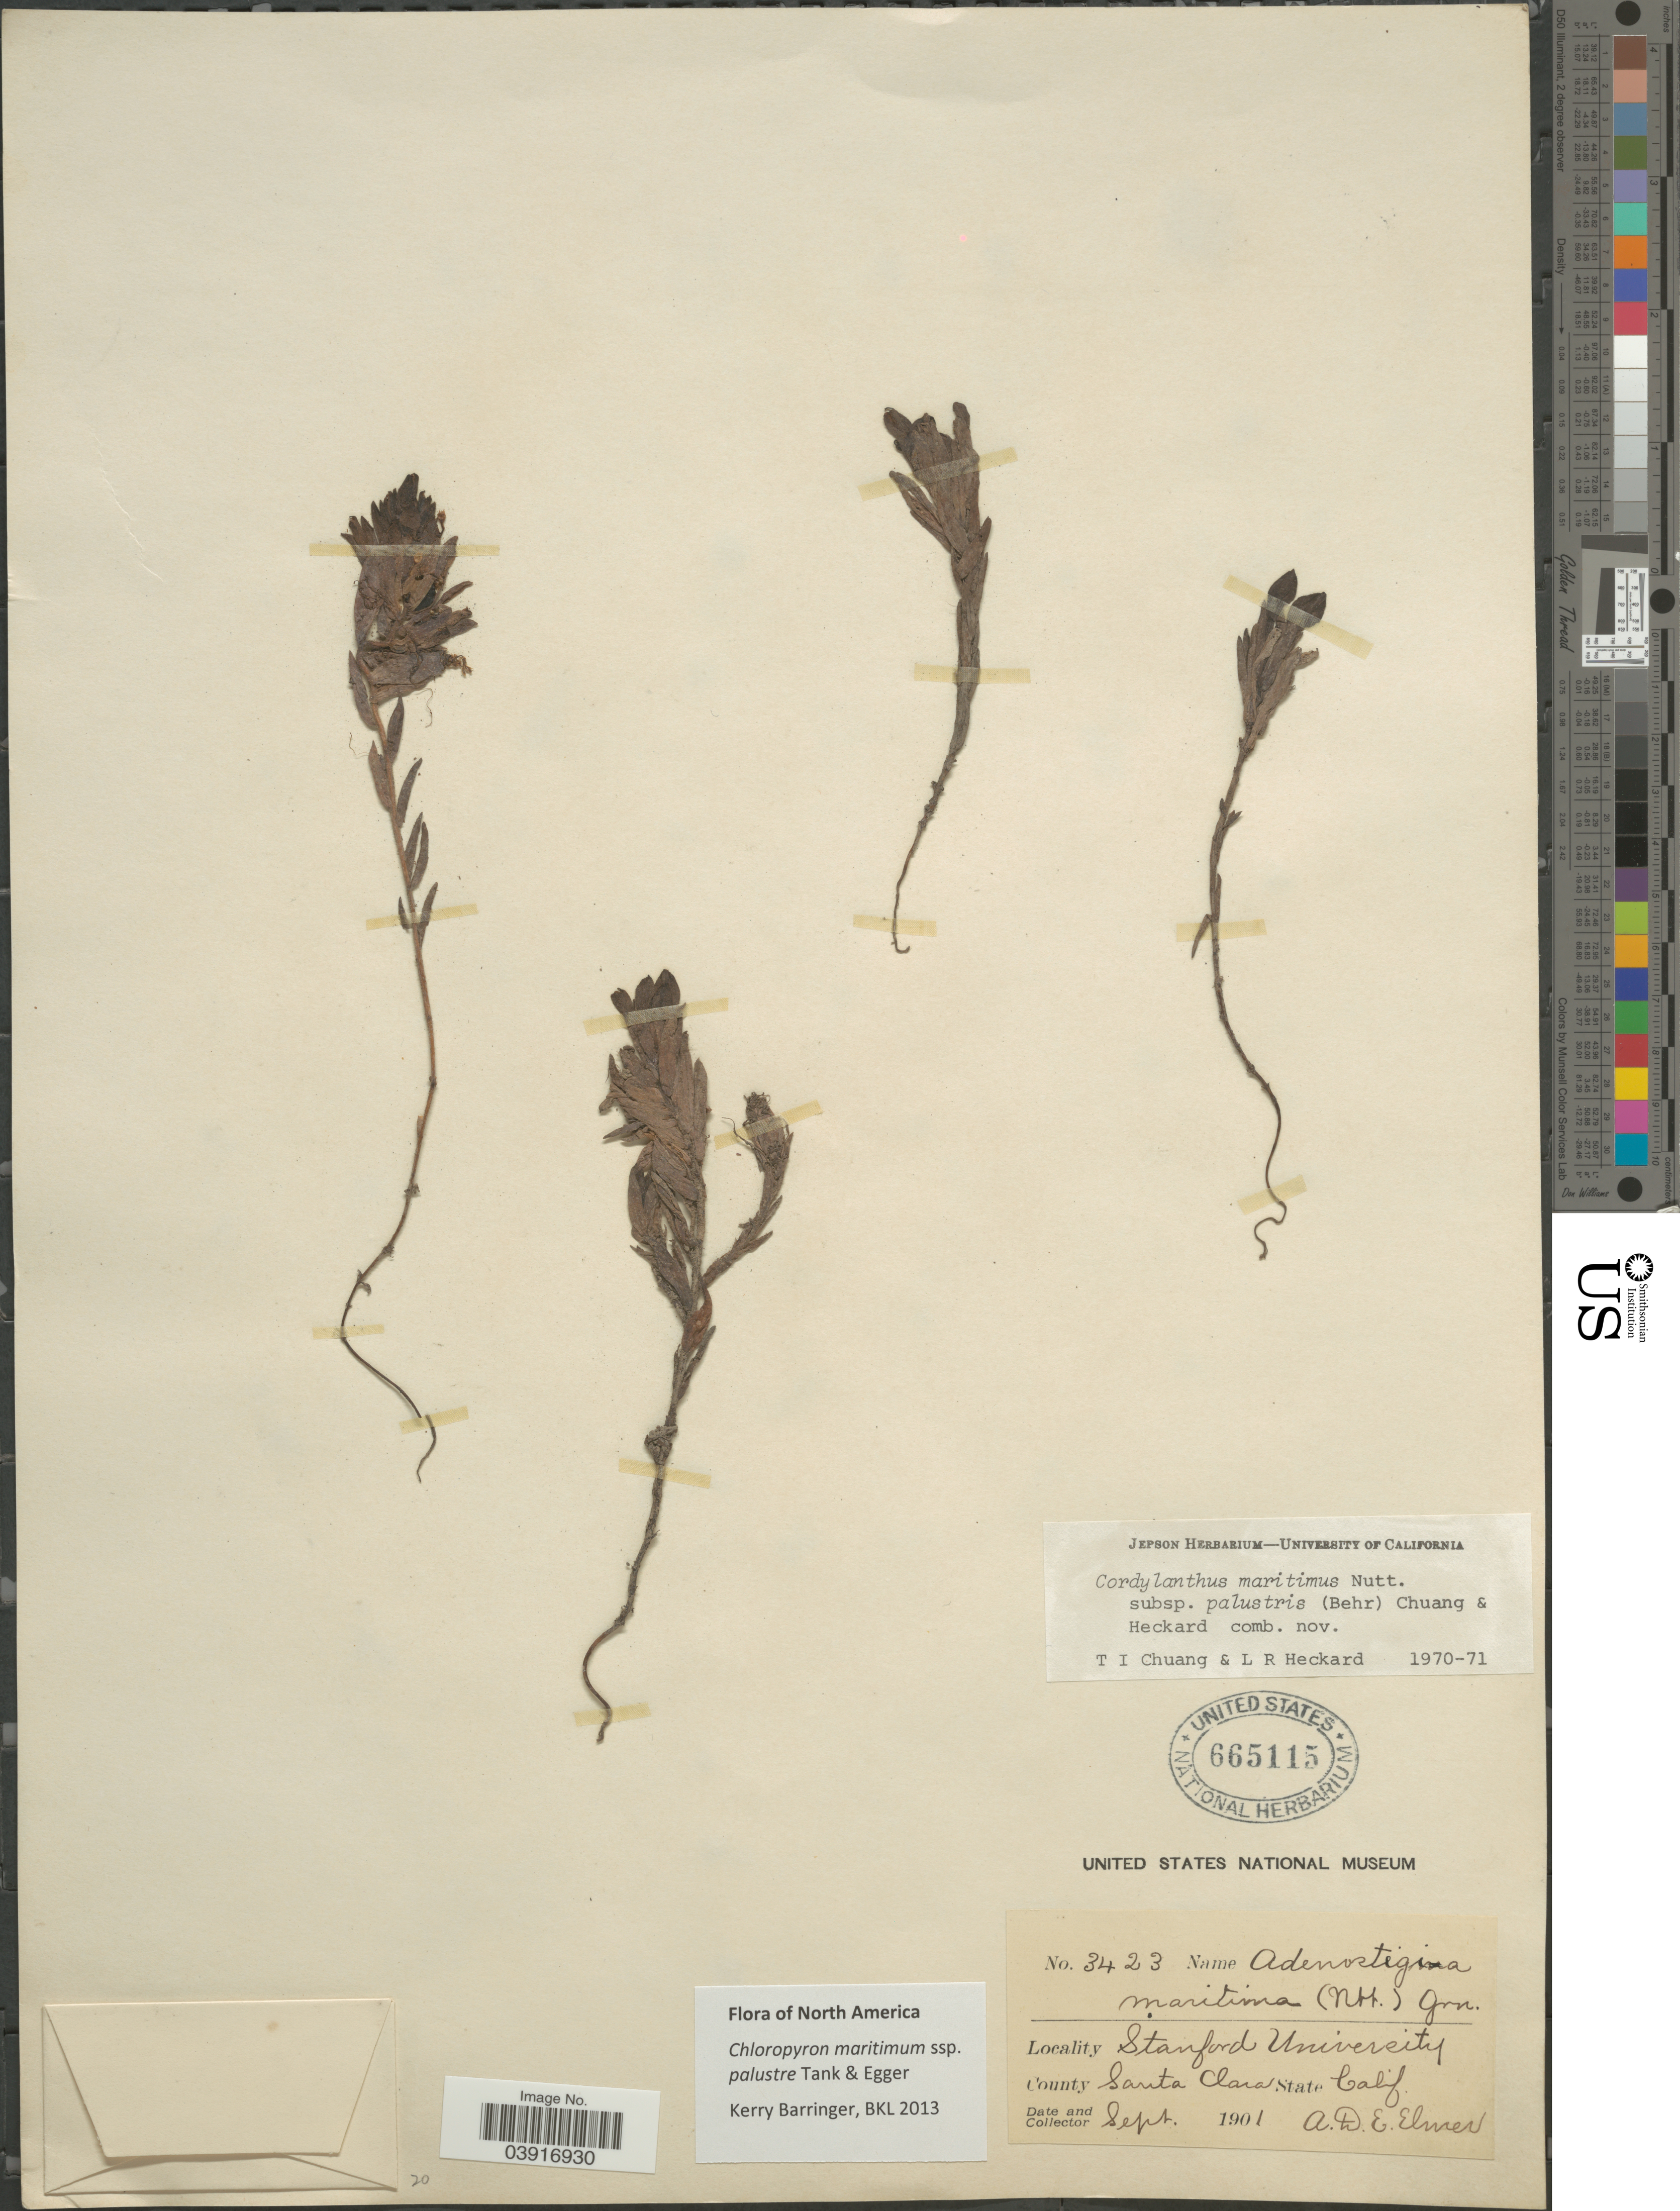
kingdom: Plantae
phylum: Tracheophyta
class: Magnoliopsida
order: Lamiales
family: Orobanchaceae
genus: Chloropyron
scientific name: Chloropyron maritimum subsp. palustre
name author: (Behr) Tank & J.M. Egger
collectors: A. D. E. Elmer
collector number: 3423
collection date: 1901-09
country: United States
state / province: California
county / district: Santa Clara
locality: Stanford University. County Santa Clara.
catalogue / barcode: US 665115